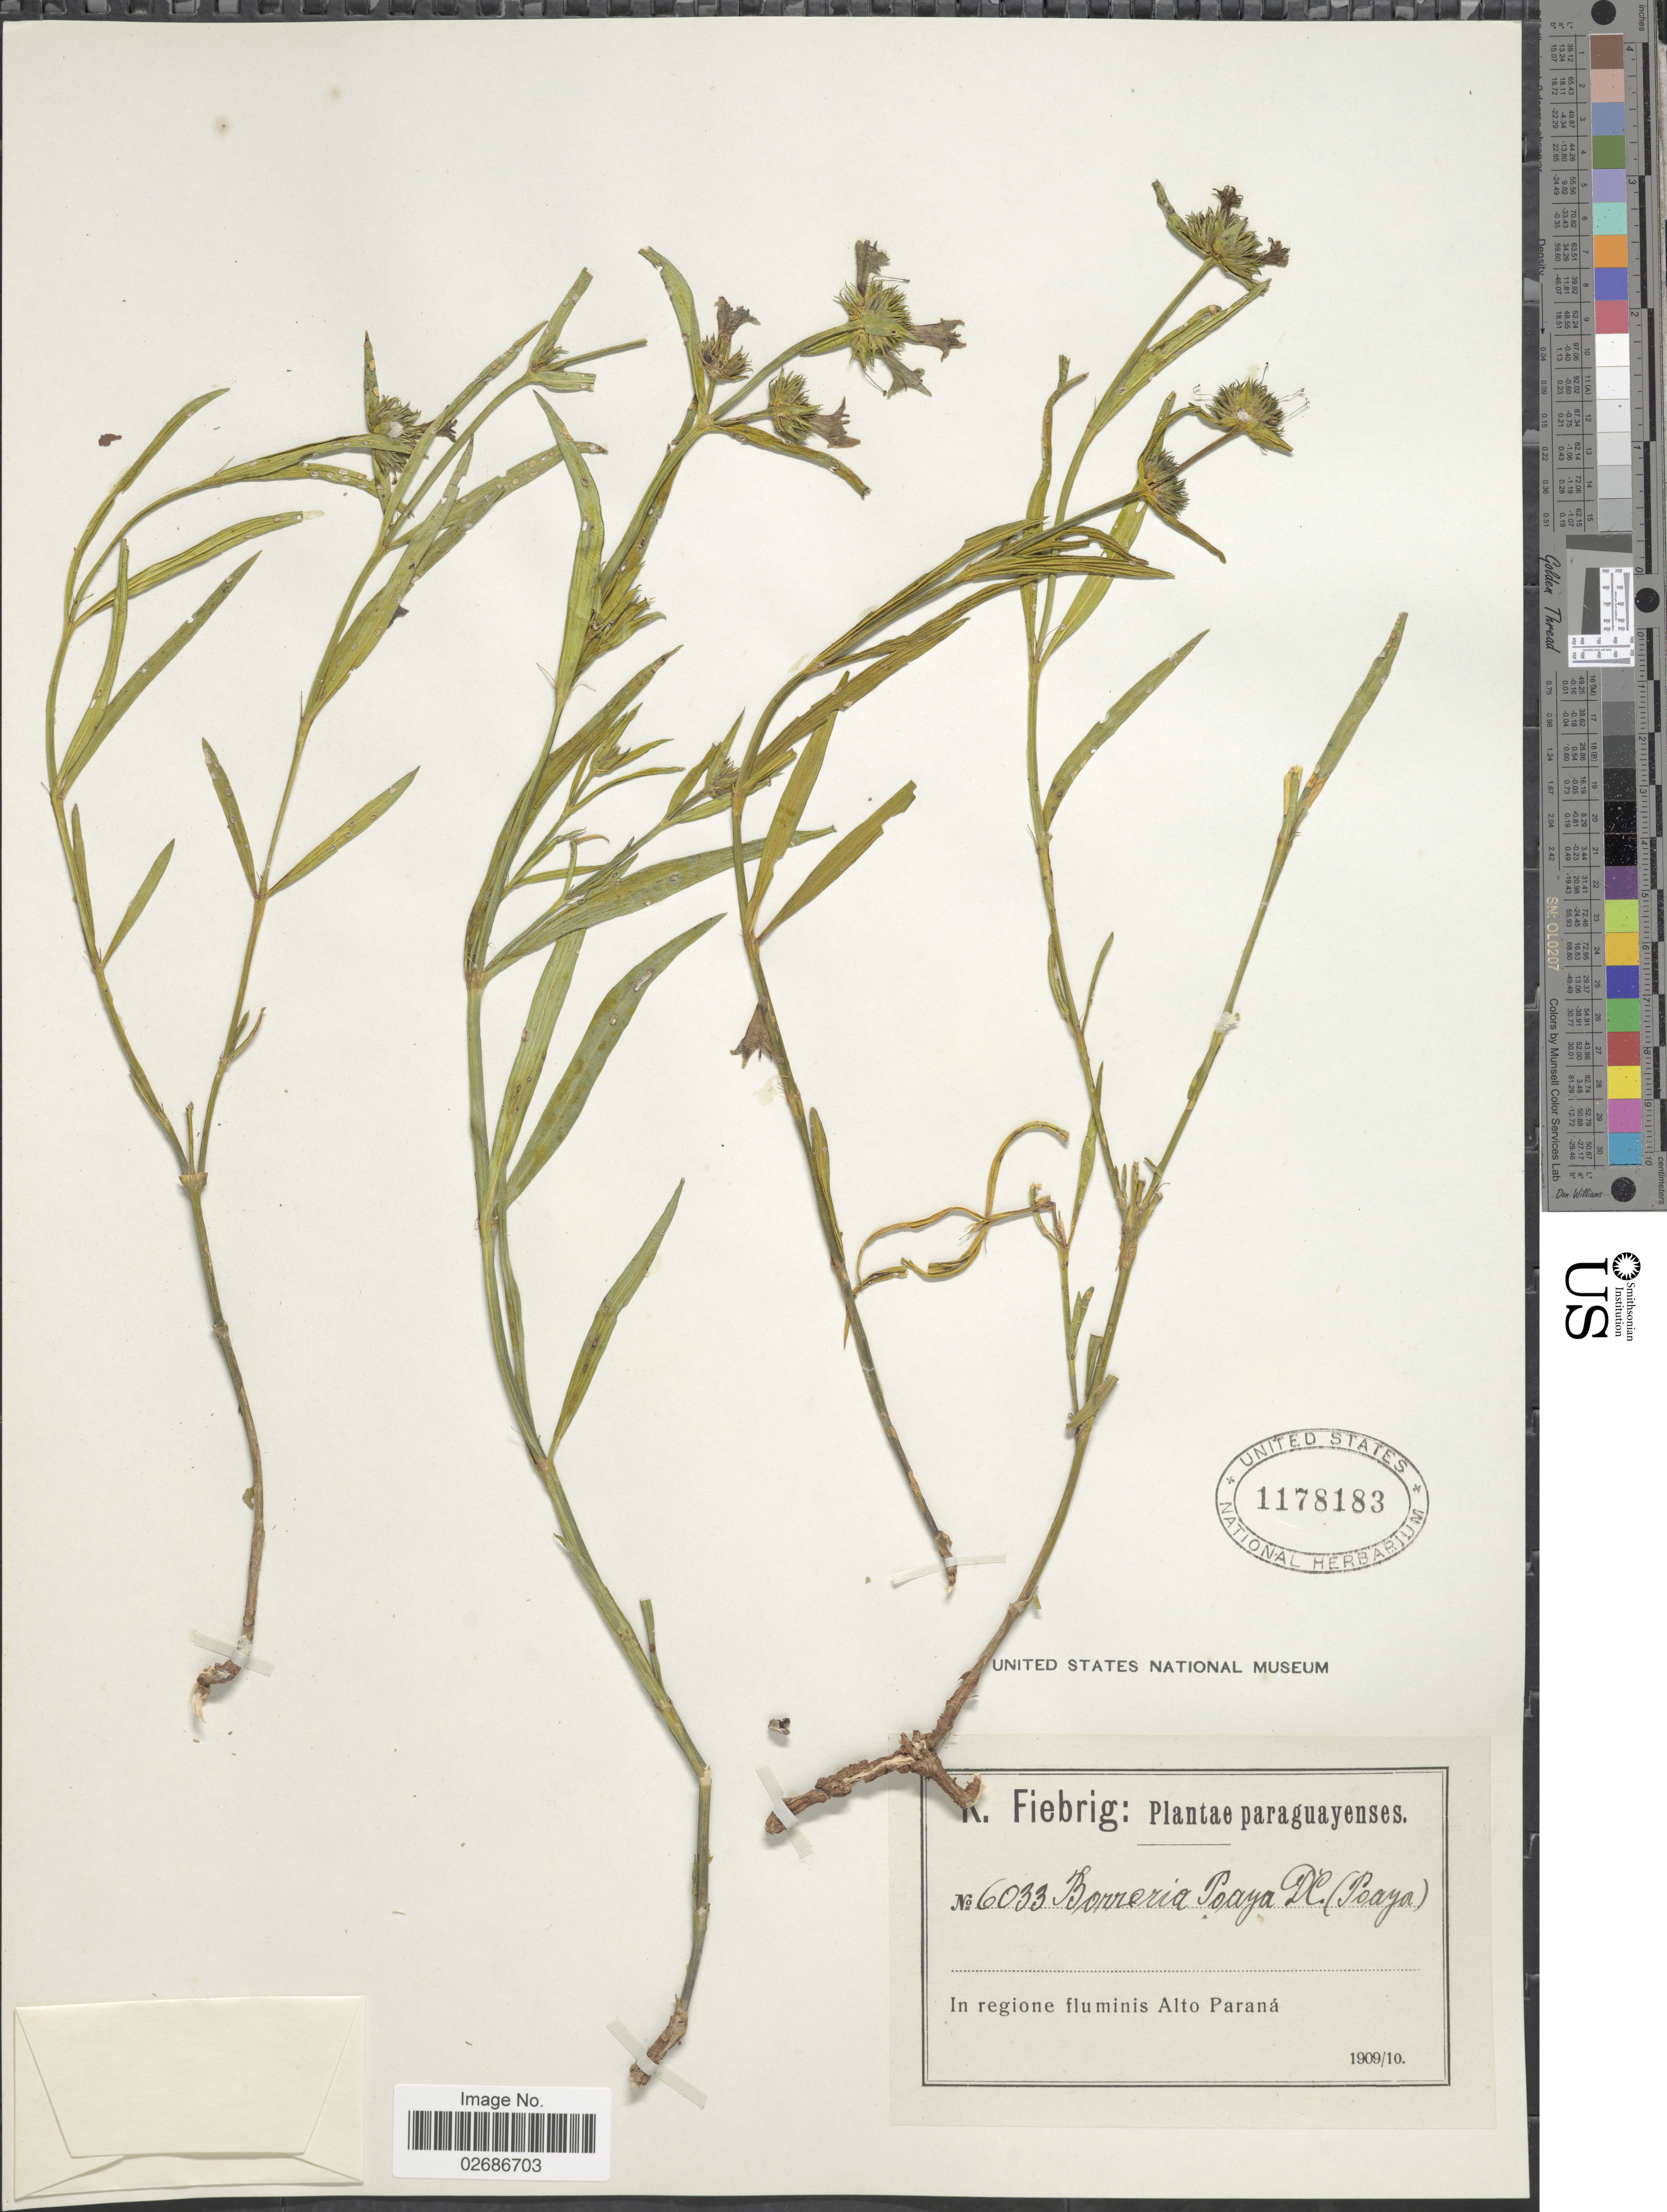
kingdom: Plantae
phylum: Tracheophyta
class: Magnoliopsida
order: Gentianales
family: Rubiaceae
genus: Borreria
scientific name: Borreria poaya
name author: (A. St.-Hil.) DC.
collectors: K. Fiebrig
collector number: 6033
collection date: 1909/1910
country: Paraguay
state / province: Alto Parana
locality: In regione fluminis Alto Parana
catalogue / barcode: US 1178183